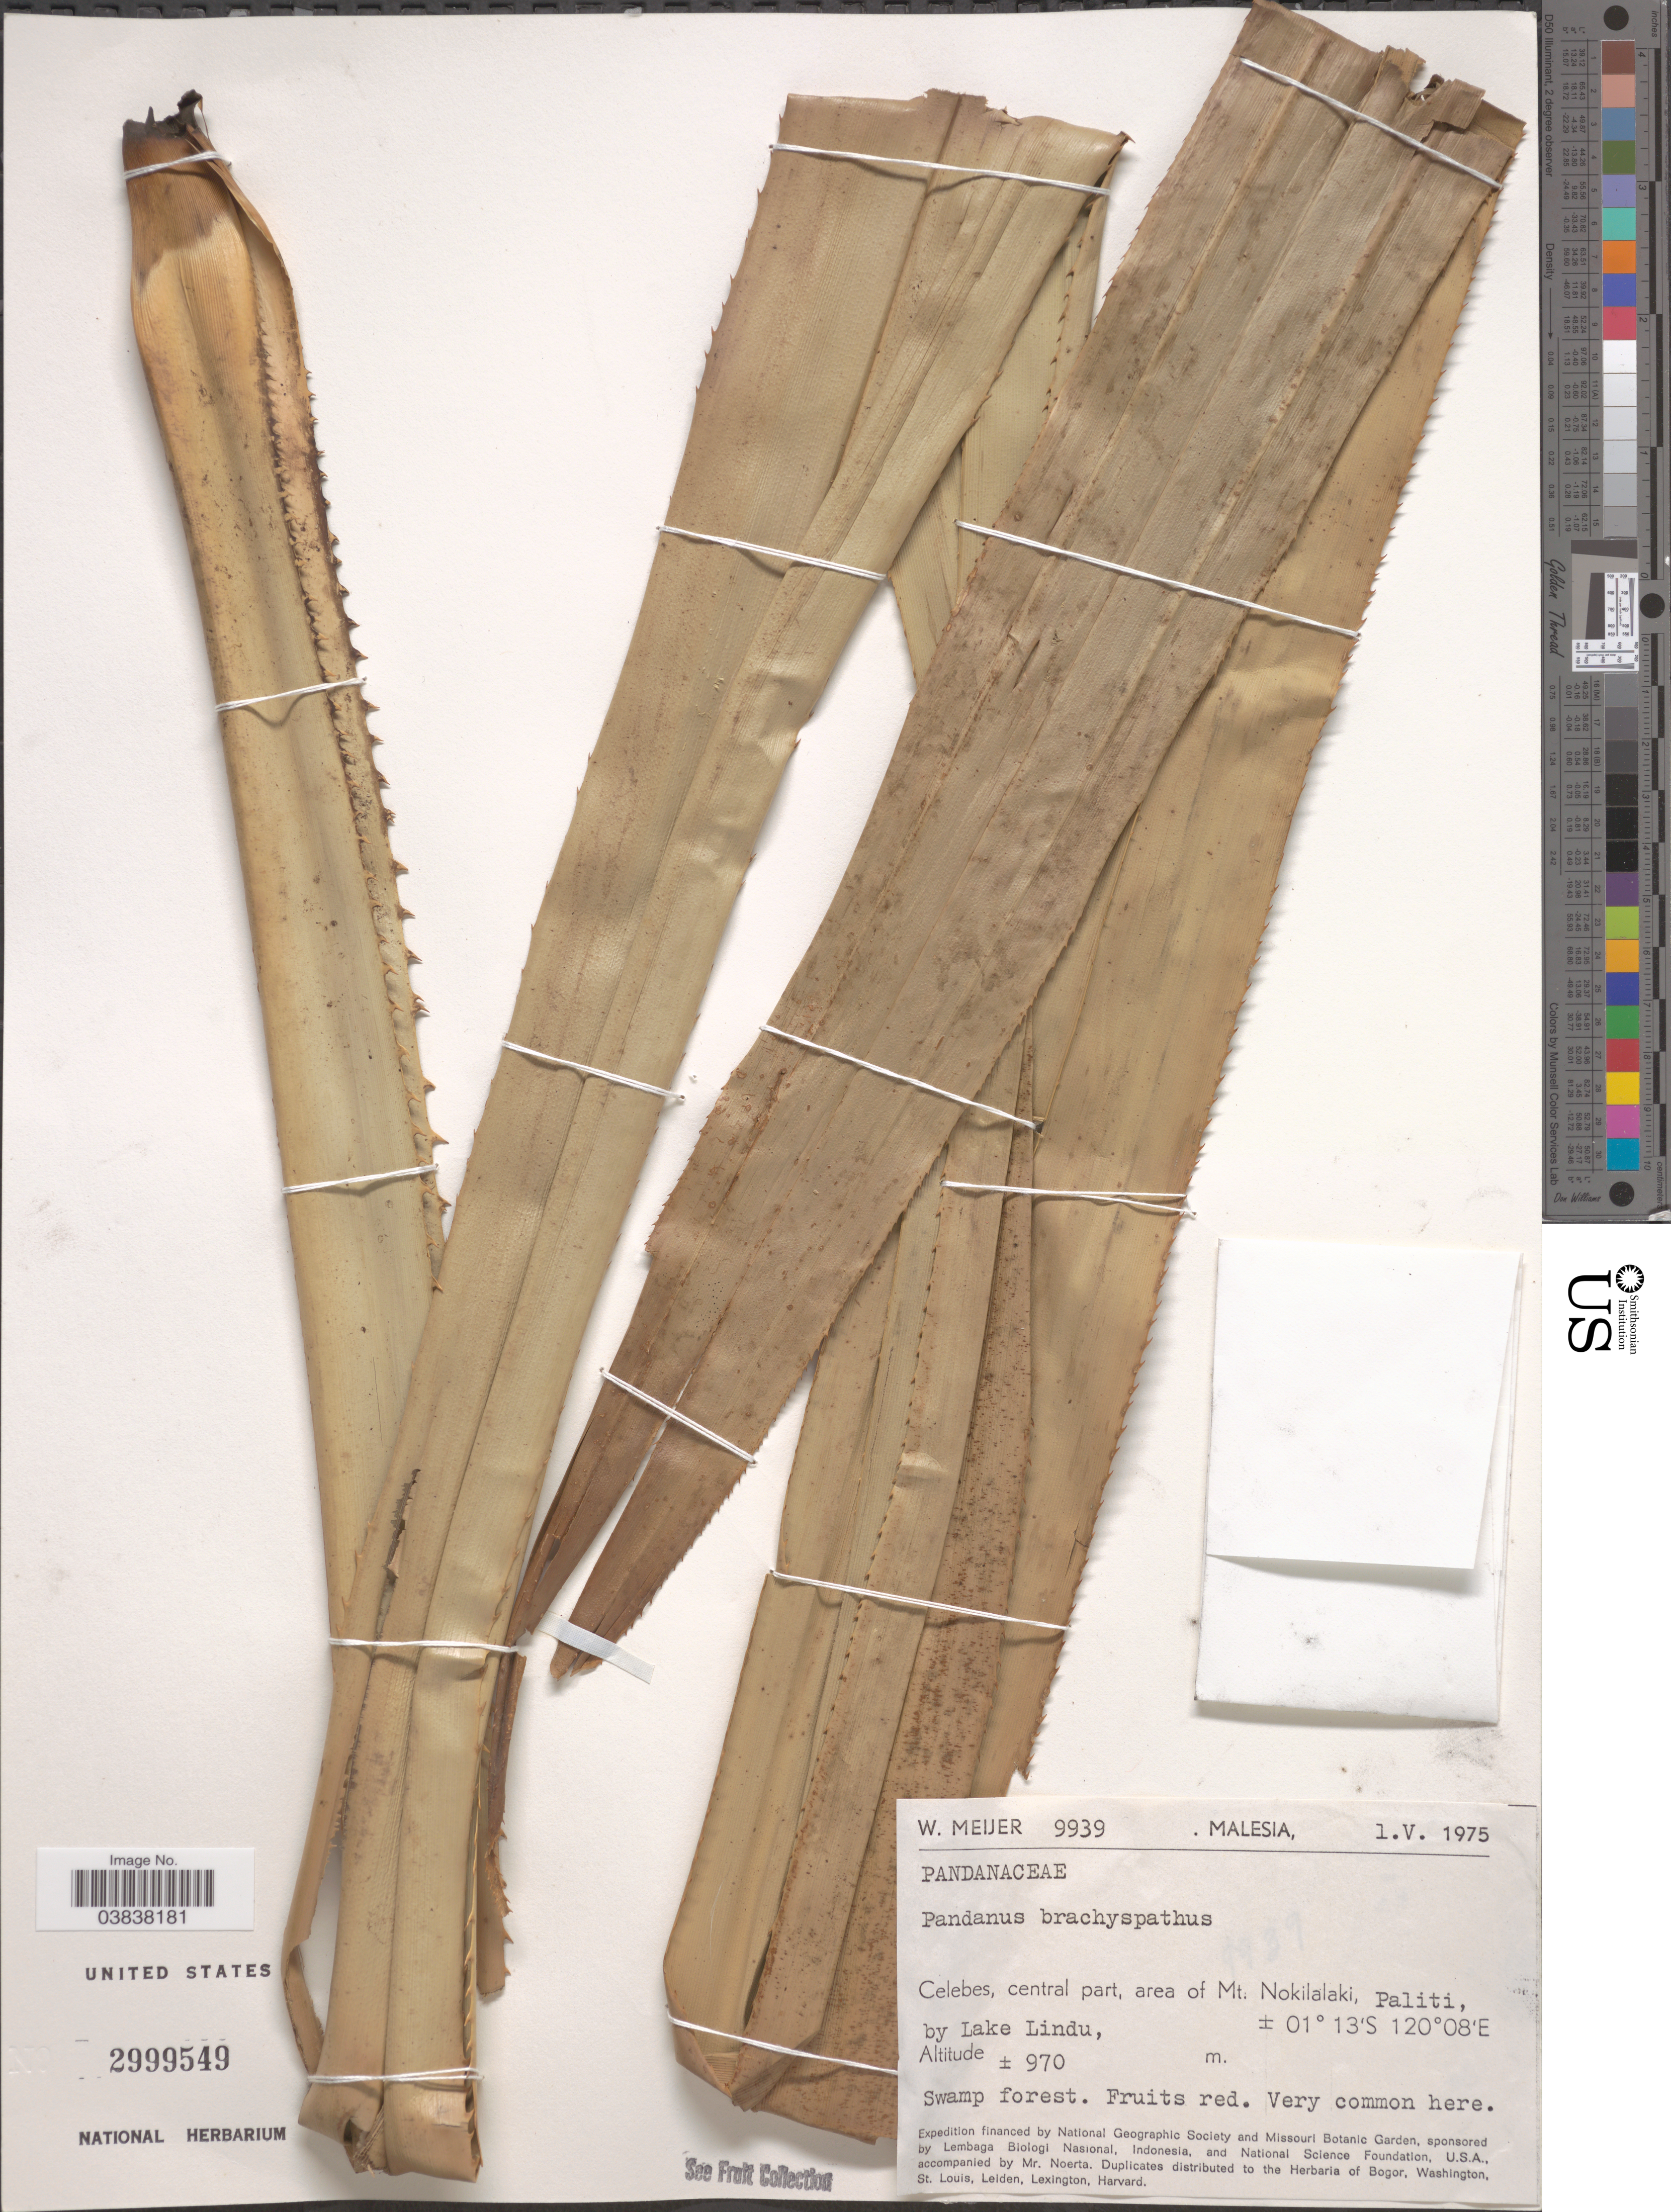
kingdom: Plantae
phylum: Tracheophyta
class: Liliopsida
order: Pandanales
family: Pandanaceae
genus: Pandanus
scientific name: Pandanus brachyspathus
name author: Martelli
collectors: W. Meijer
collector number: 9939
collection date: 1975-05-01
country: Malaysia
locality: Celebes, central part, area of Mt. Nokilalaki, Paliti, by Lake Lindu.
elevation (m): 970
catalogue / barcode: US 2999549